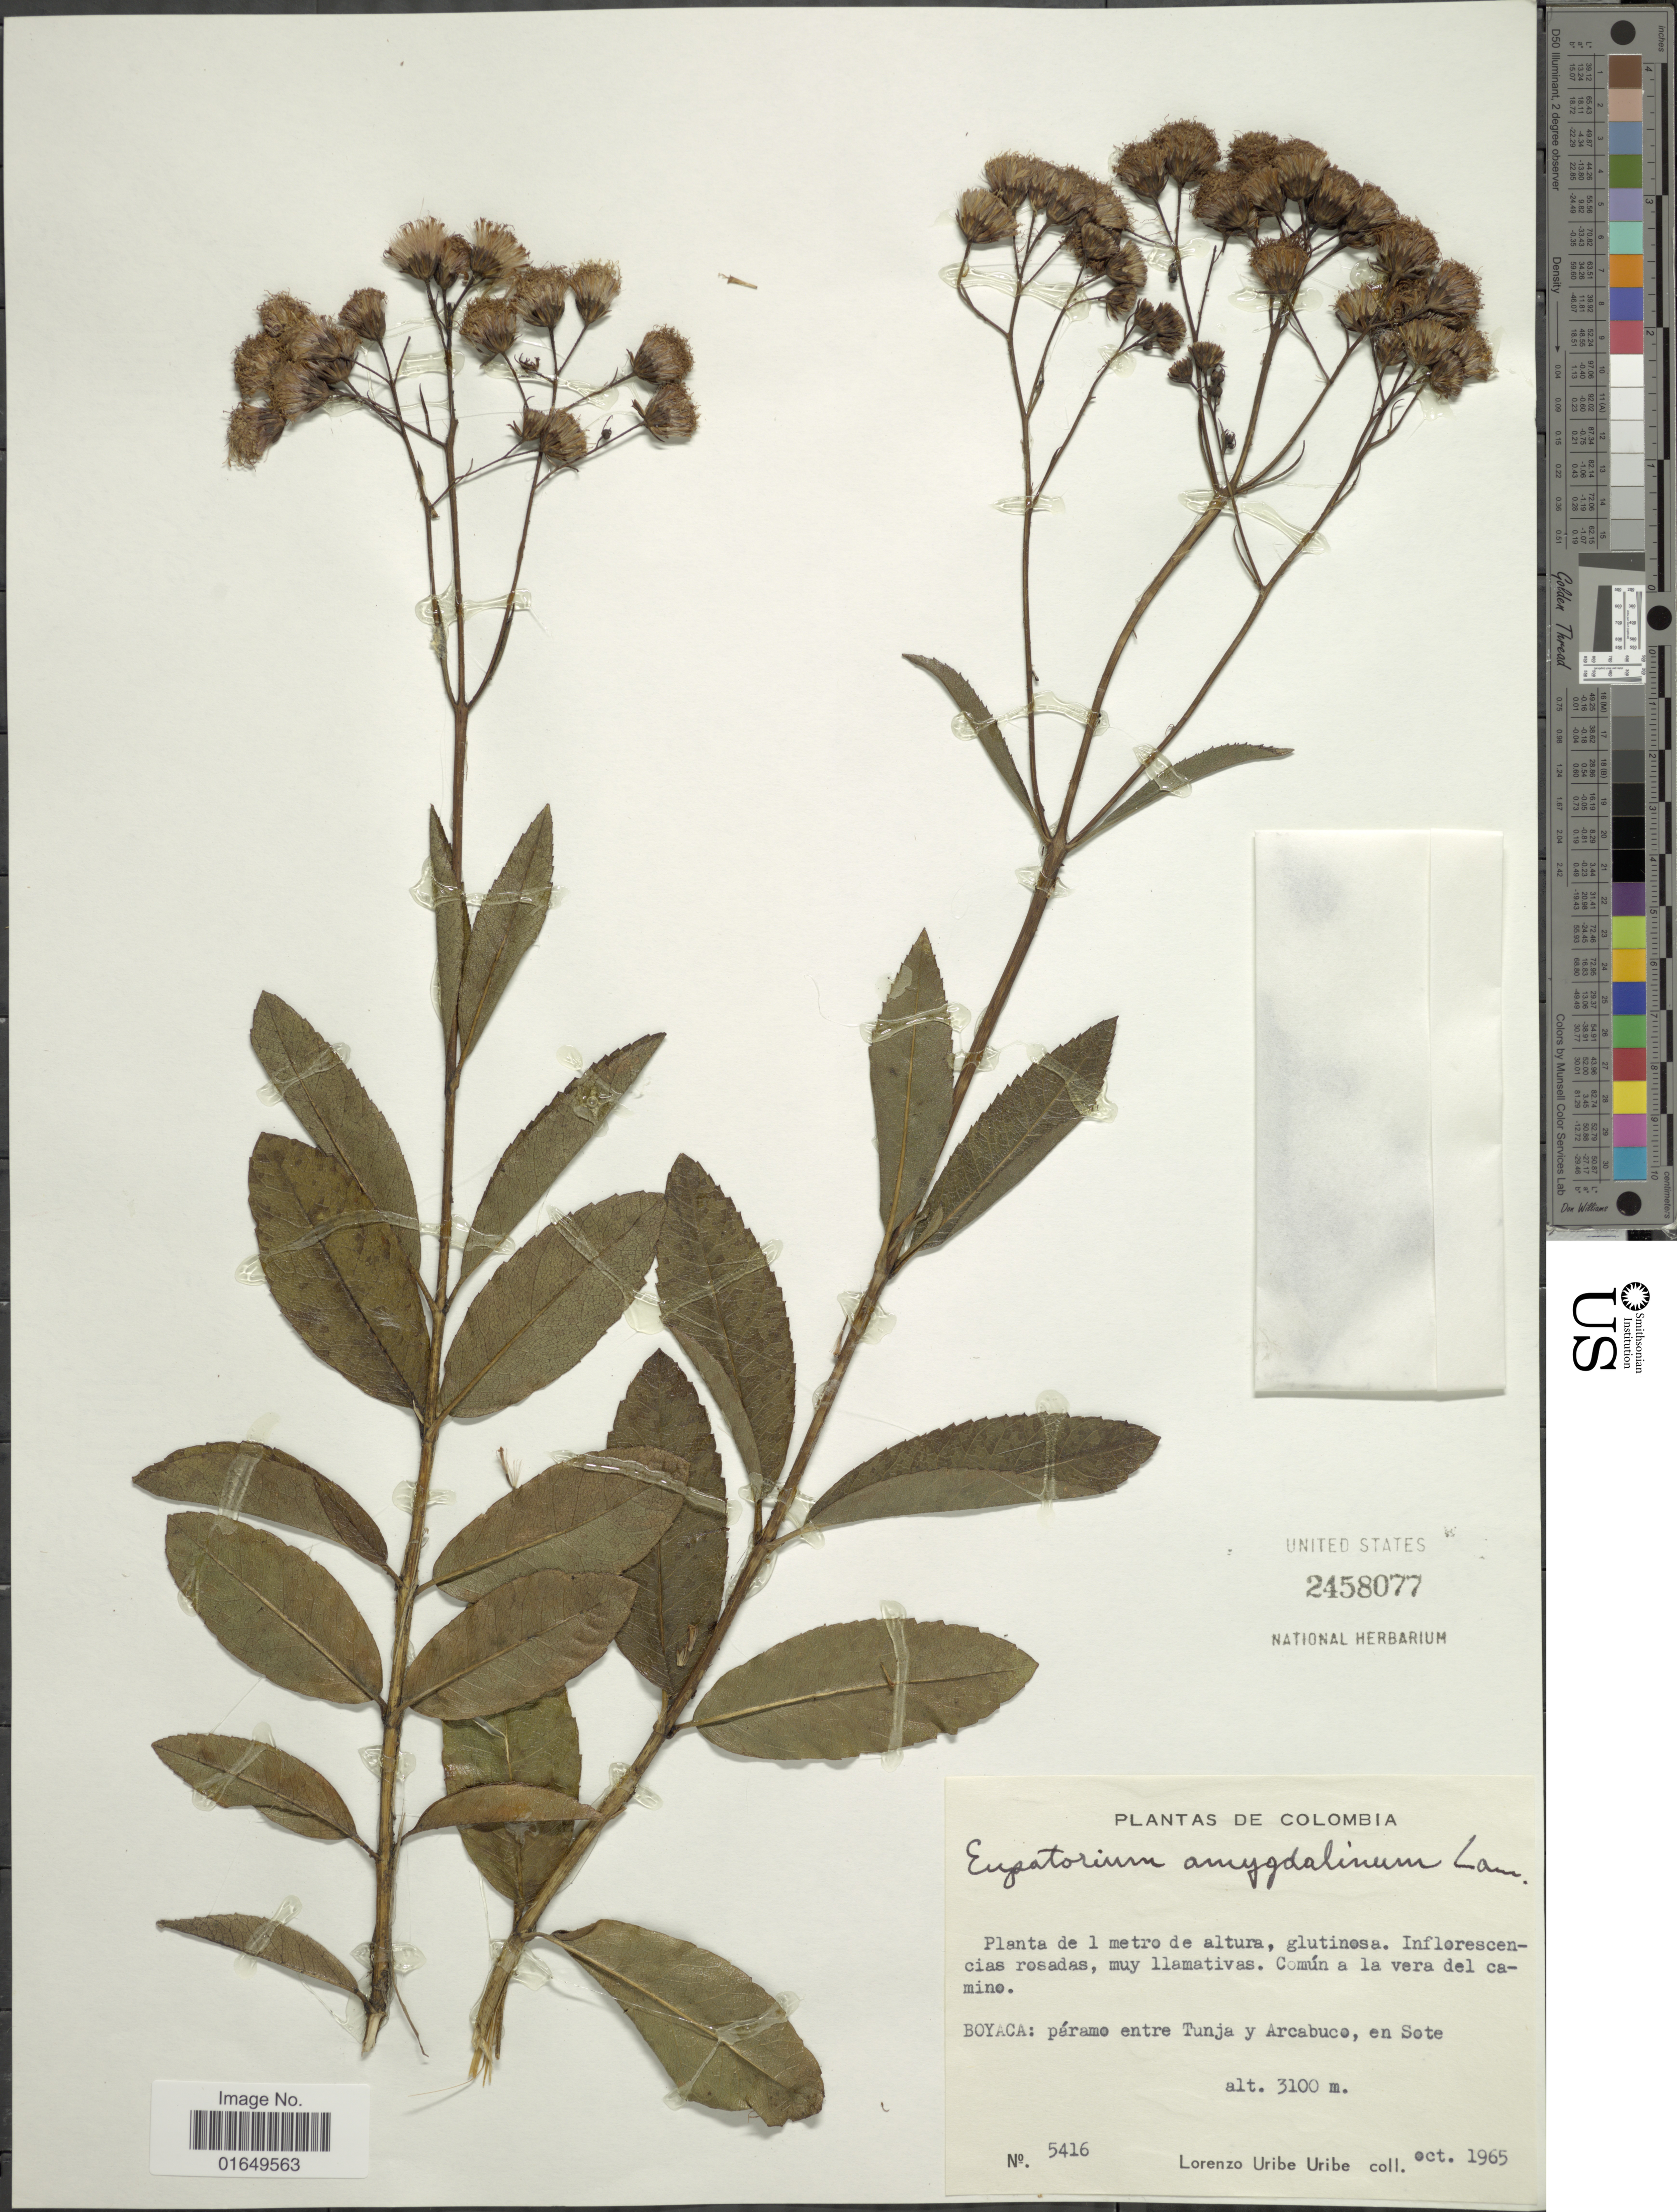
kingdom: Plantae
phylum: Tracheophyta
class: Magnoliopsida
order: Asterales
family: Asteraceae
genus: Ayapana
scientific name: Ayapana amygdalina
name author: (Lam.) R.M. King & H. Rob.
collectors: L. Uribe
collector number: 5416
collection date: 1965-10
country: Colombia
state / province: Boyacá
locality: Páramo entre Tunja y Arcabuco, en Sote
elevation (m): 3100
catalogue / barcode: US 2458077